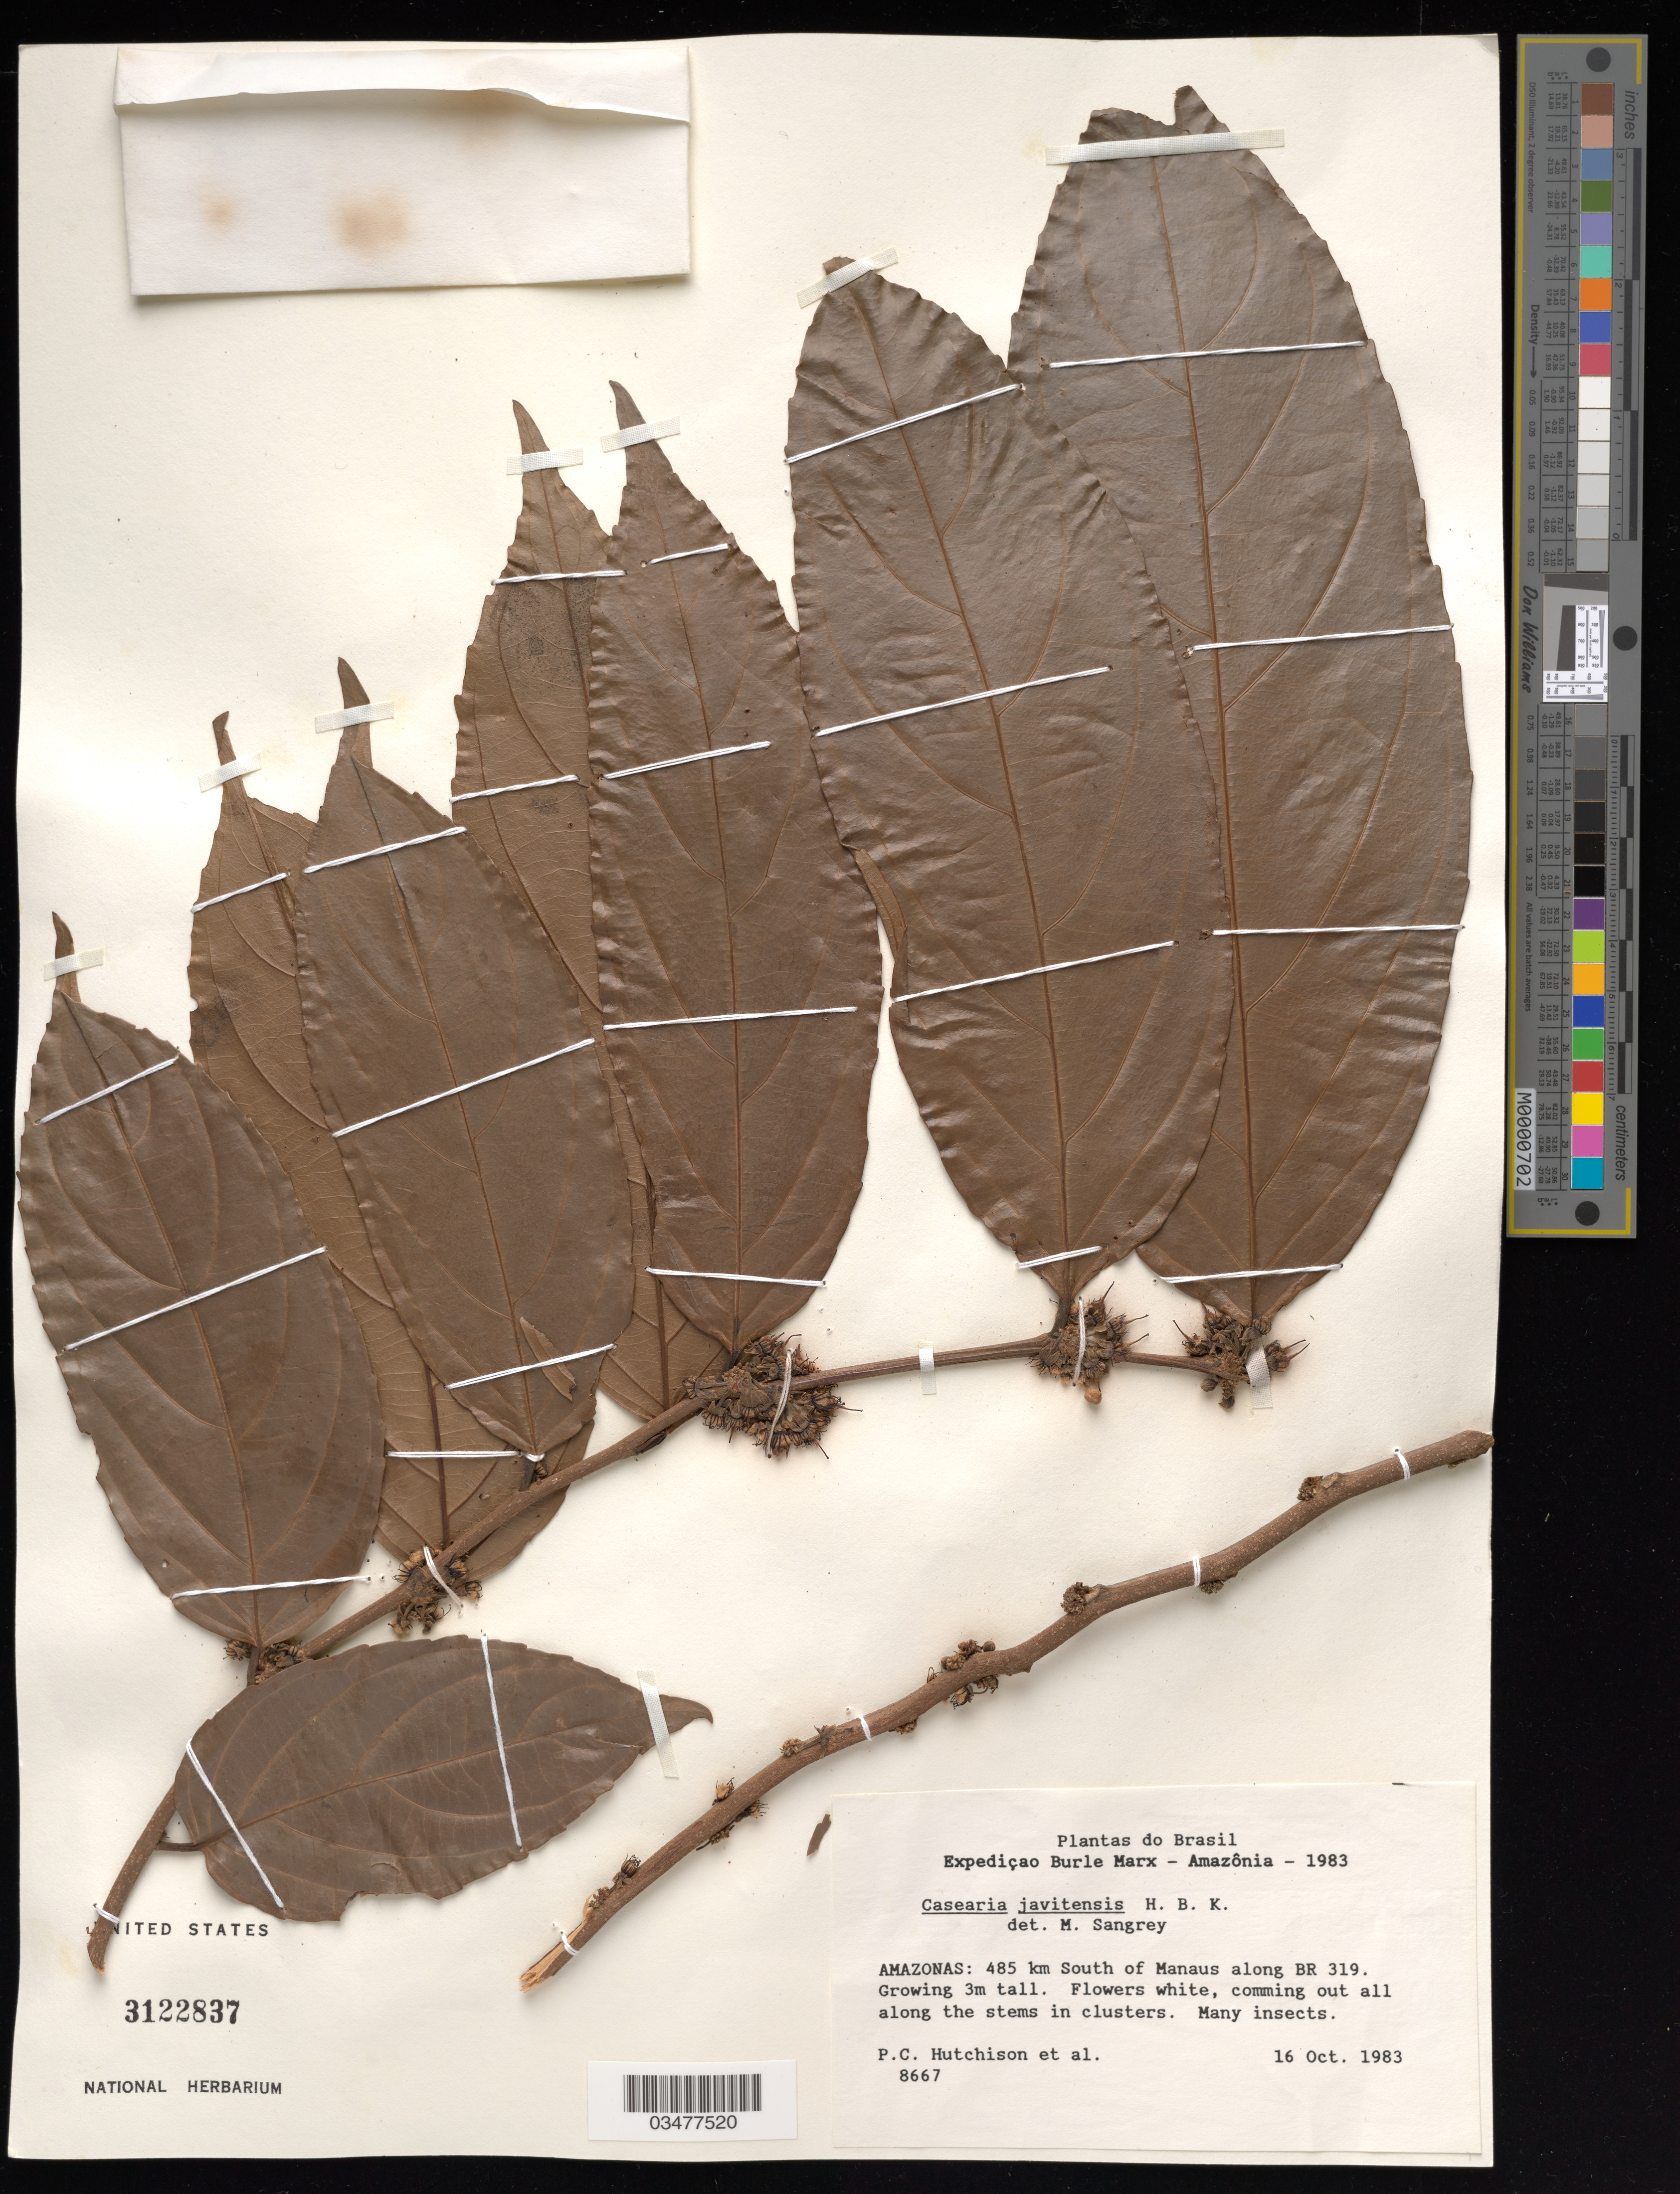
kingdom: Plantae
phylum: Tracheophyta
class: Magnoliopsida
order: Malpighiales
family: Salicaceae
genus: Piparea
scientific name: Piparea multiflora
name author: C.F. Gaertn.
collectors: P. C. Hutchison & et al.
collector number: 8667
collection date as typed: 22 Oct 1983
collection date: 1983-10-16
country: Brazil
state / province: Amazonas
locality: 485 km South of Manaus along BR 319.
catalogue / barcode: US 3122837